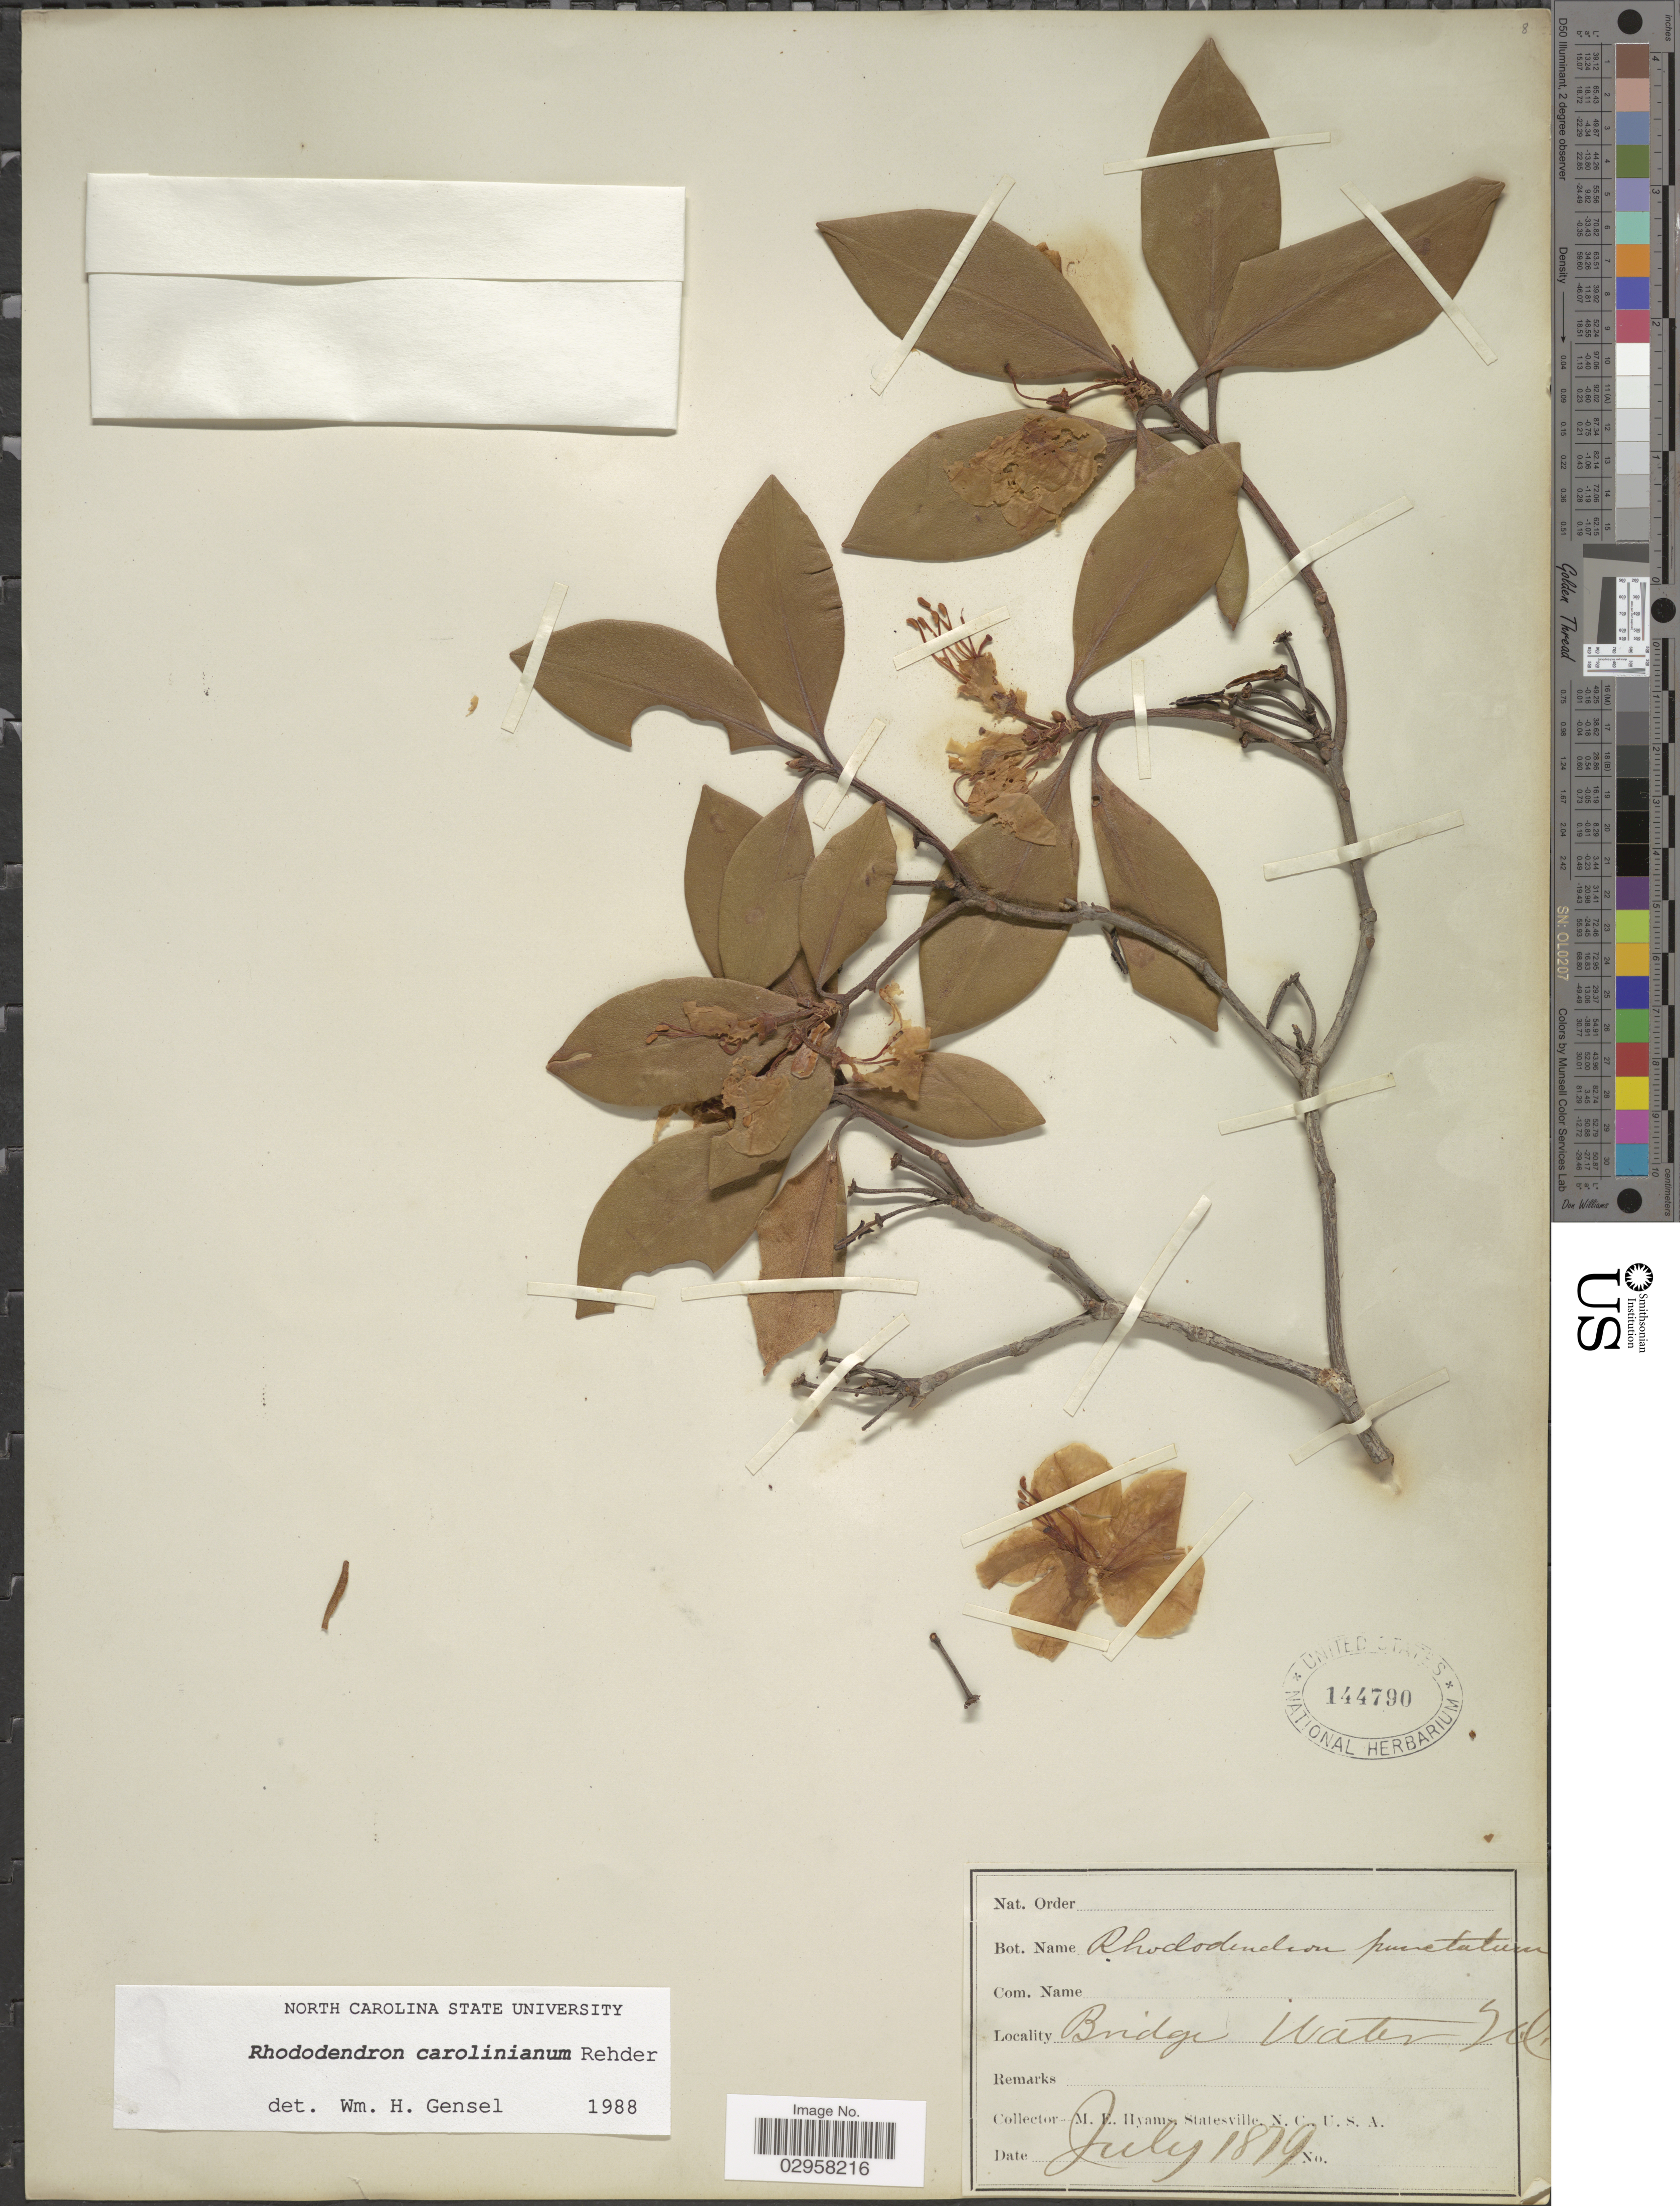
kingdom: Plantae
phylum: Tracheophyta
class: Magnoliopsida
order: Ericales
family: Ericaceae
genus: Rhododendron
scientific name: Rhododendron carolinianum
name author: Rehder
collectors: M. E. Hyams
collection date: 1879-07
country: United States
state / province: Georgia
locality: Bridge Water.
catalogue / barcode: US 144790